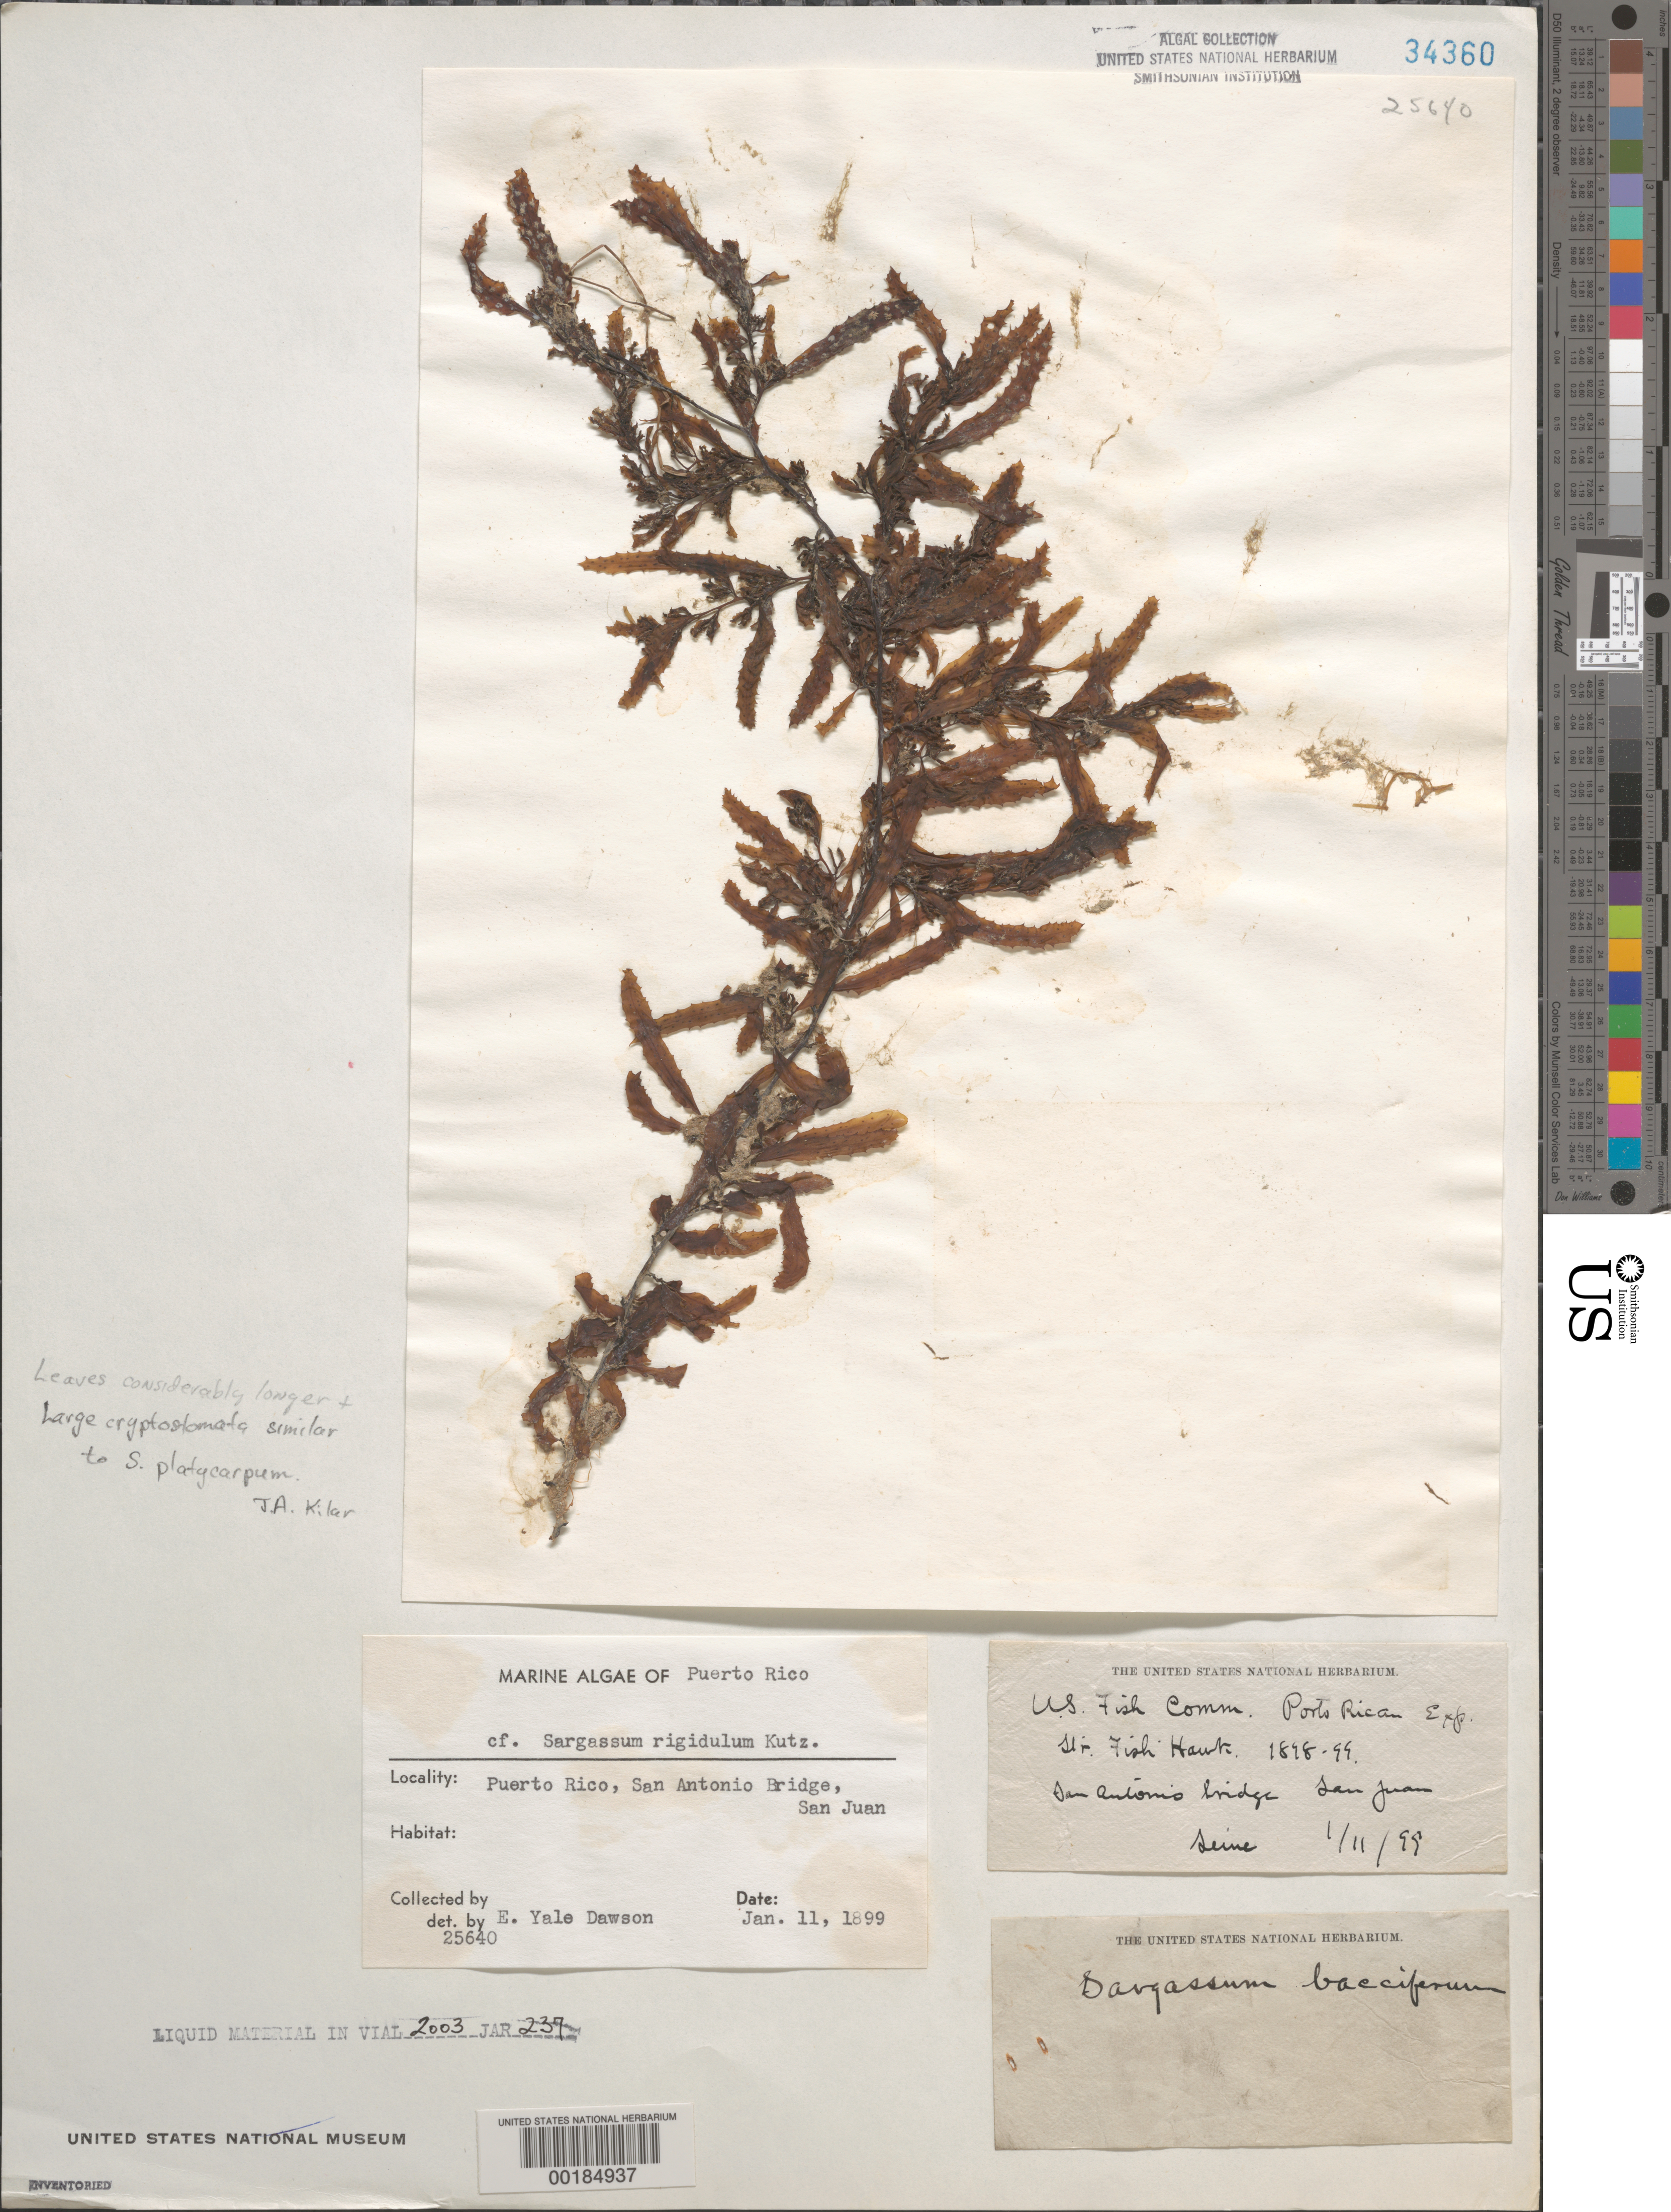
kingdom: Chromista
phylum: Ochrophyta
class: Phaeophyceae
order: Fucales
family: Sargassaceae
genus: Sargassum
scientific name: Sargassum rigidulum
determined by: Dawson, E. Y.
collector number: EYD 25640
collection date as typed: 11 Jan 1899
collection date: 1899-01-11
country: Puerto Rico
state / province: San Juan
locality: San Antonio Bridge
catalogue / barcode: US 34360